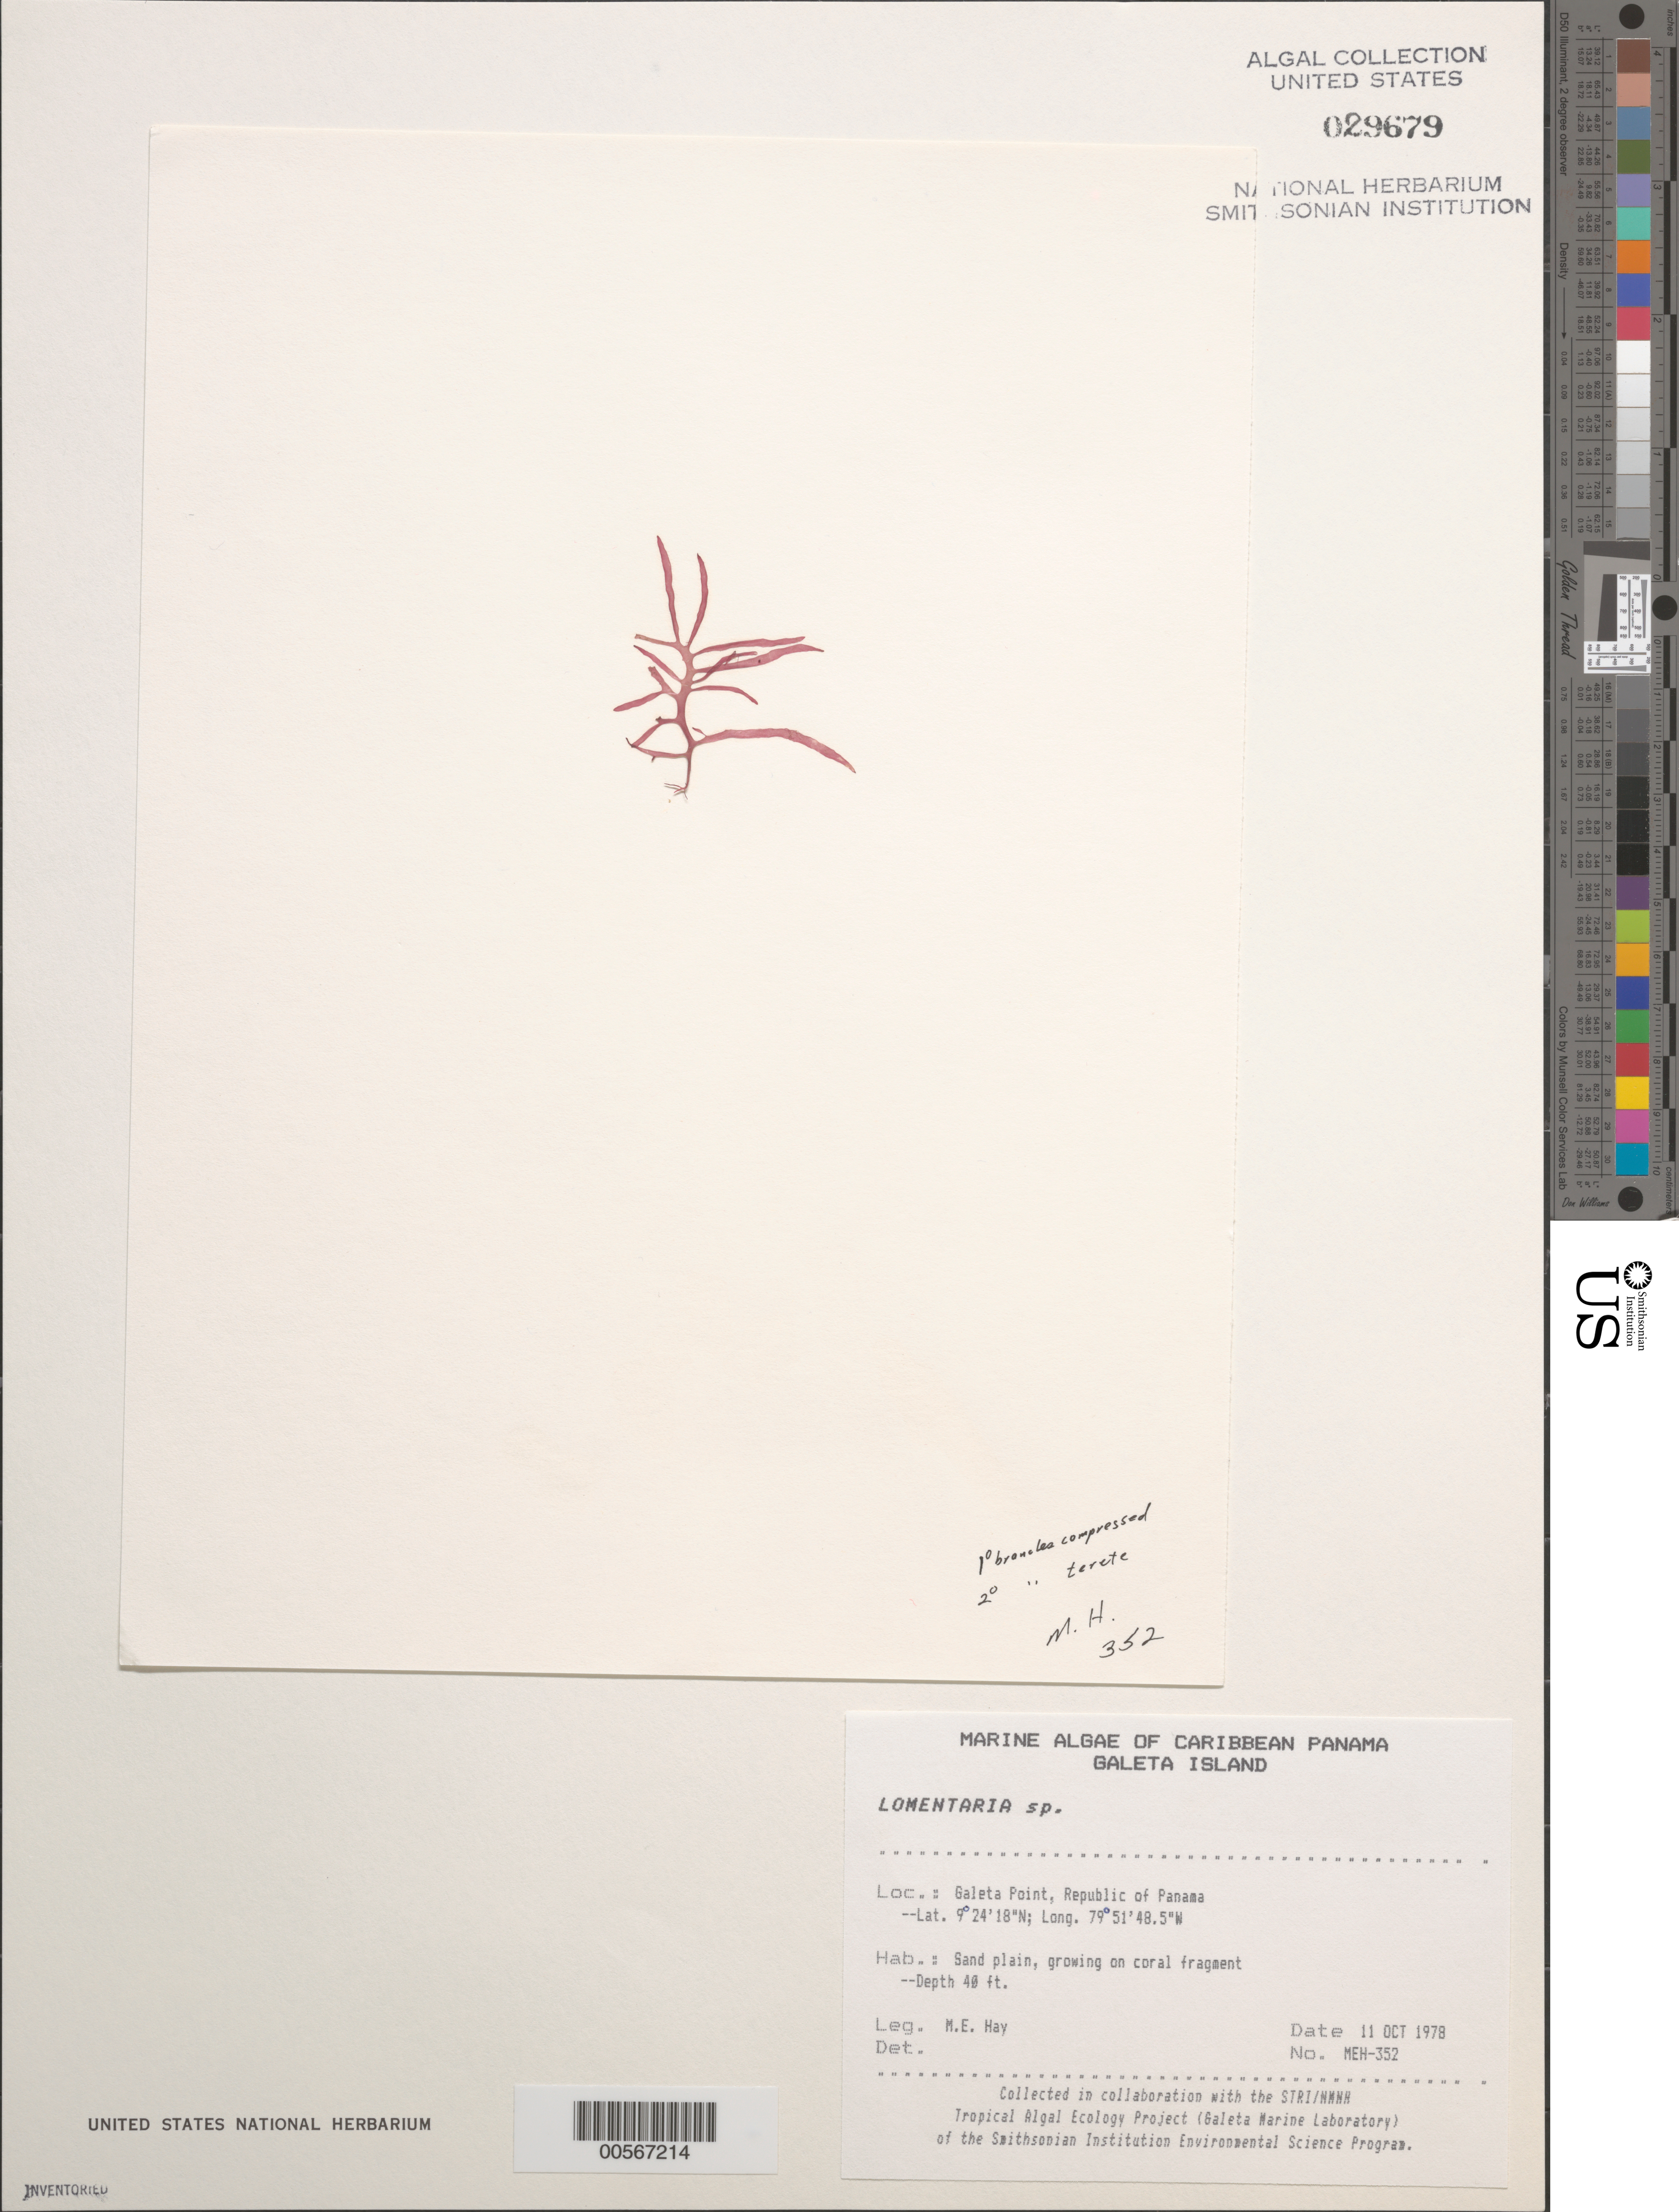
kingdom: Plantae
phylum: Rhodophyta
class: Florideophyceae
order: Rhodymeniales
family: Lomentariaceae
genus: Lomentaria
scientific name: Lomentaria sp.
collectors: M. E. Hay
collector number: MEH-352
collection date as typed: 11 Oct 1978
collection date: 1978-10-11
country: Panama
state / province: Colón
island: Galeta Island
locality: Galeta Point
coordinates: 9 24' 18" N, 79 51' 48.5" W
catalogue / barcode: US 29679